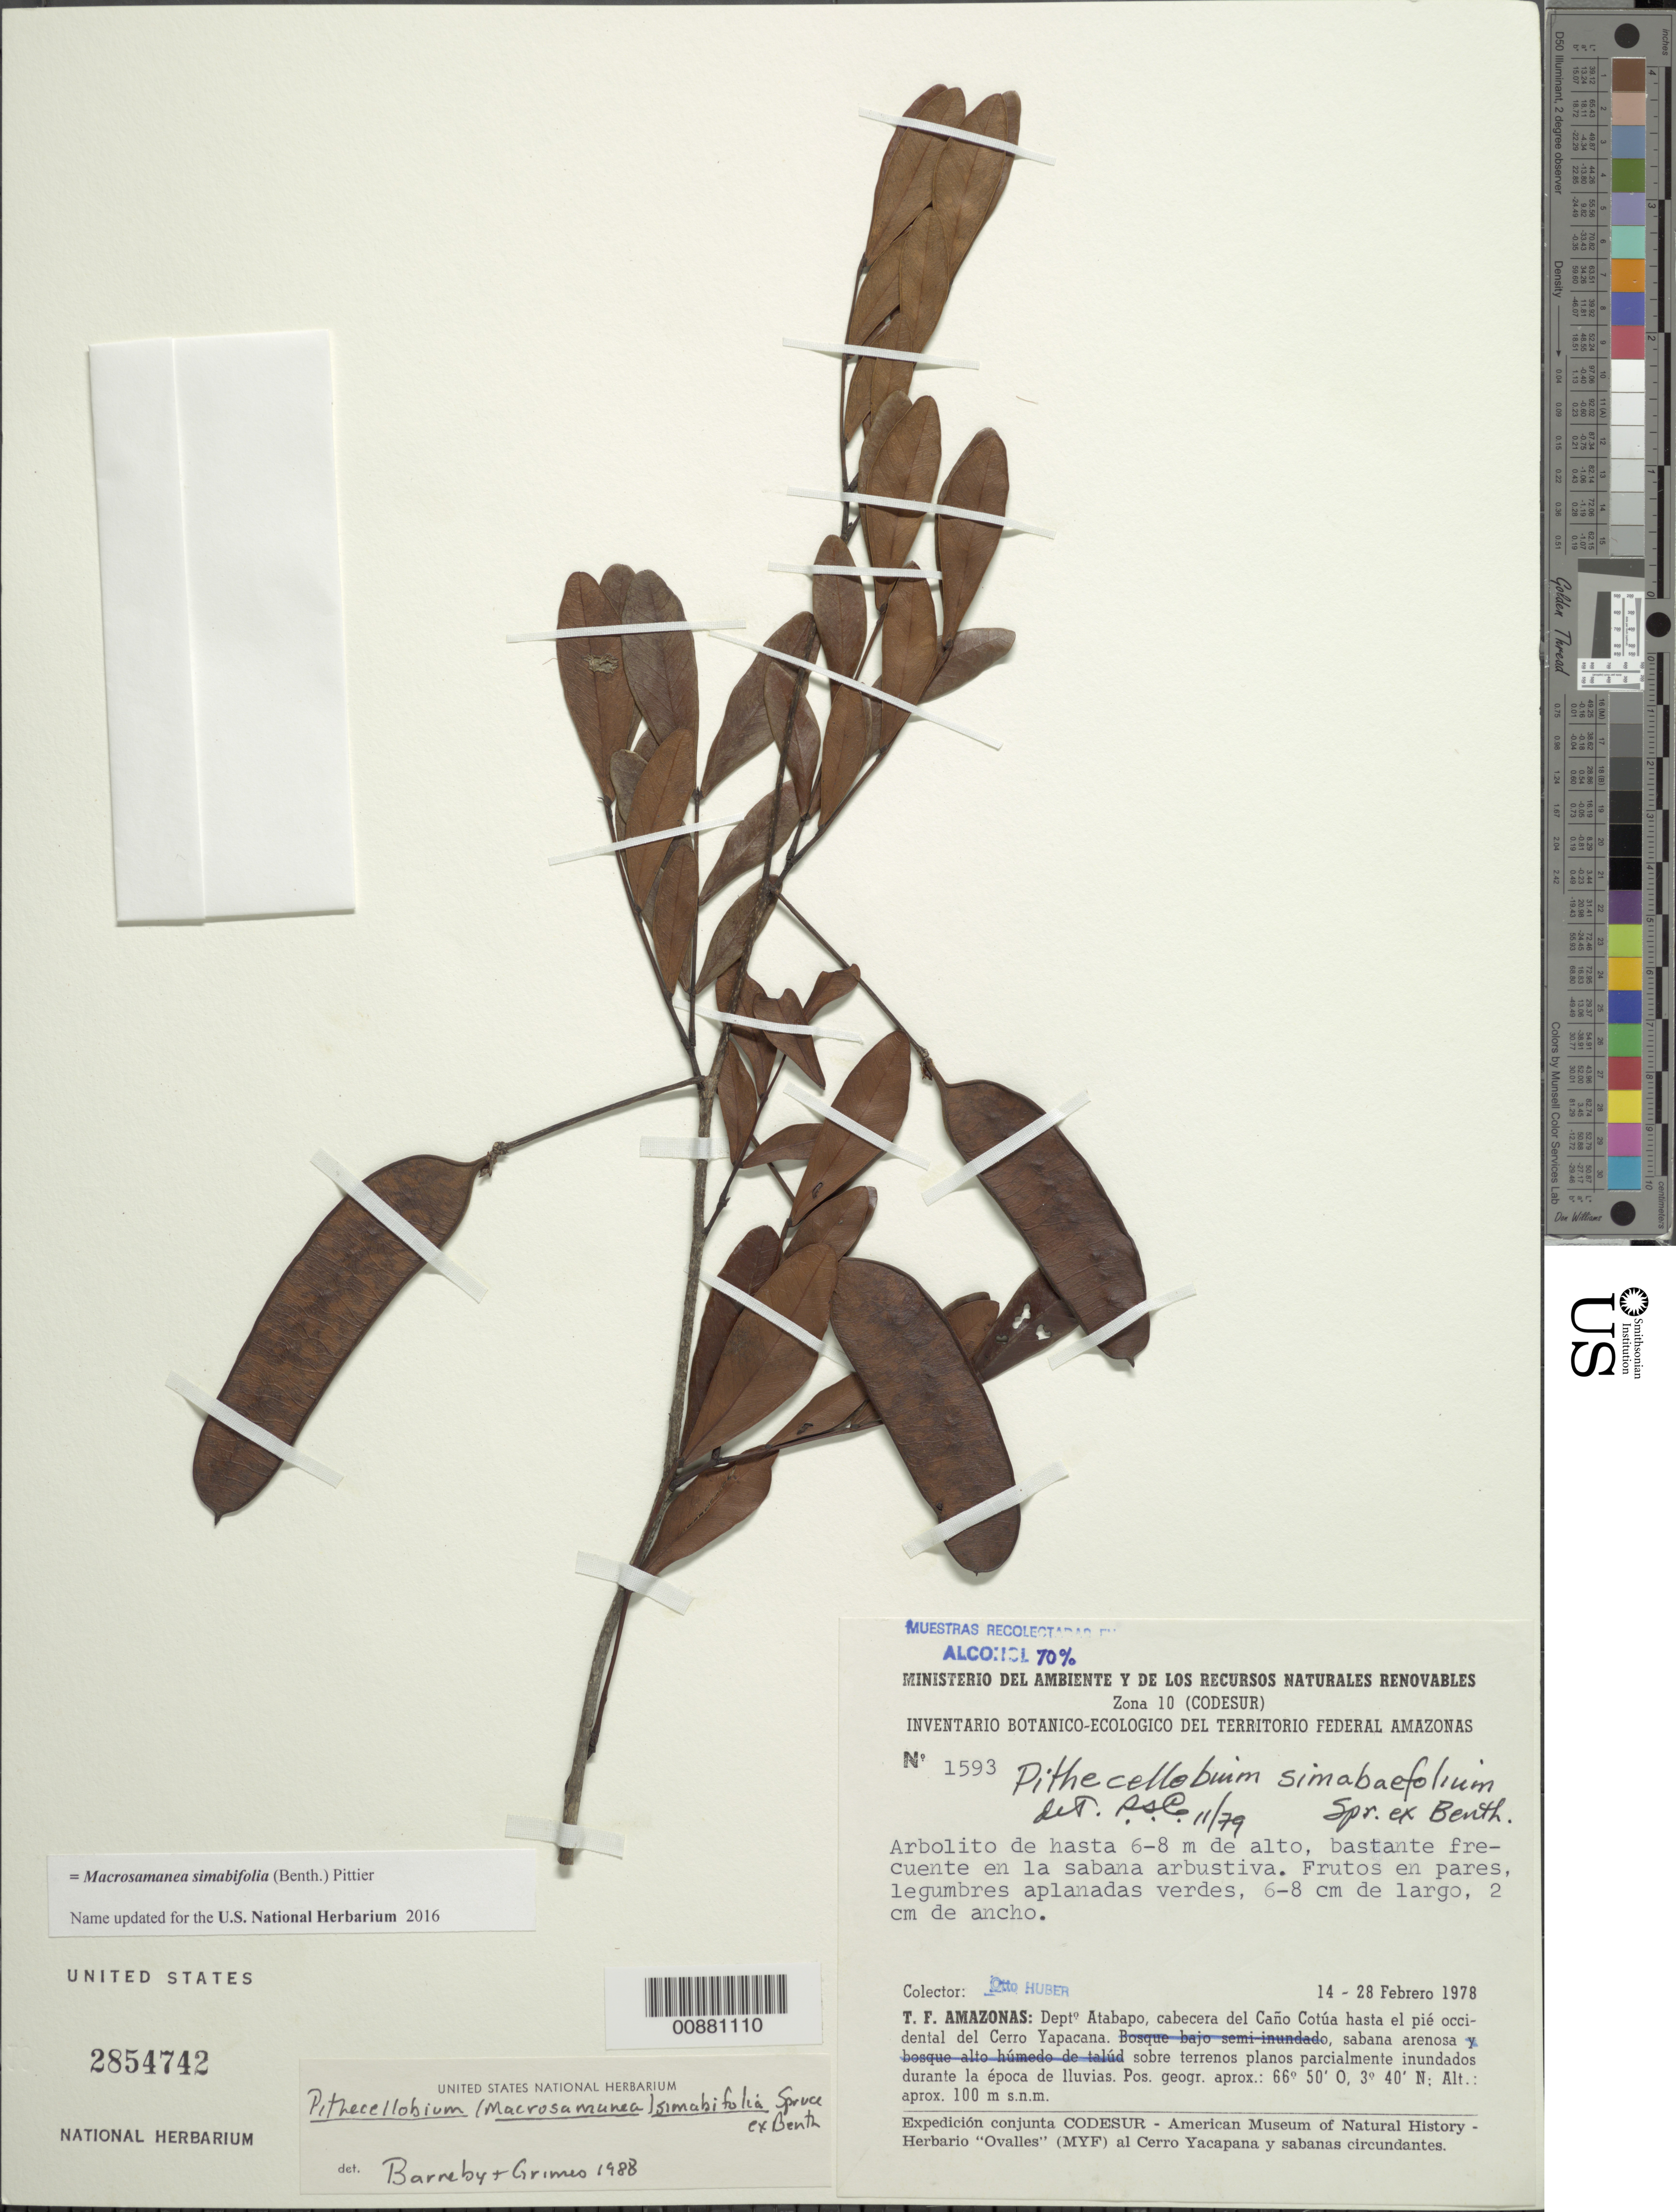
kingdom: Plantae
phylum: Tracheophyta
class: Magnoliopsida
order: Fabales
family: Fabaceae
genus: Macrosamanea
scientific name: Macrosamanea simabifolia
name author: (Spruce ex Benth.) Pittier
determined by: Barneby, R. C.; Grimes, J. W.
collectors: O. Huber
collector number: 1593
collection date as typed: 14-Feb-78 to 28-Feb-78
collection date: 1978-02-14/1978-02-28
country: Venezuela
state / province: Amazonas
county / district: Atabapo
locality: Caño Cotúa hasta el pié occidental del Cerro Yapacána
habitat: Sabana arbustiva; sabana arenosa sobre terrenos planos parcialmente inundados durante la epoca de lluvias.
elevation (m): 100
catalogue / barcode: US 2854742